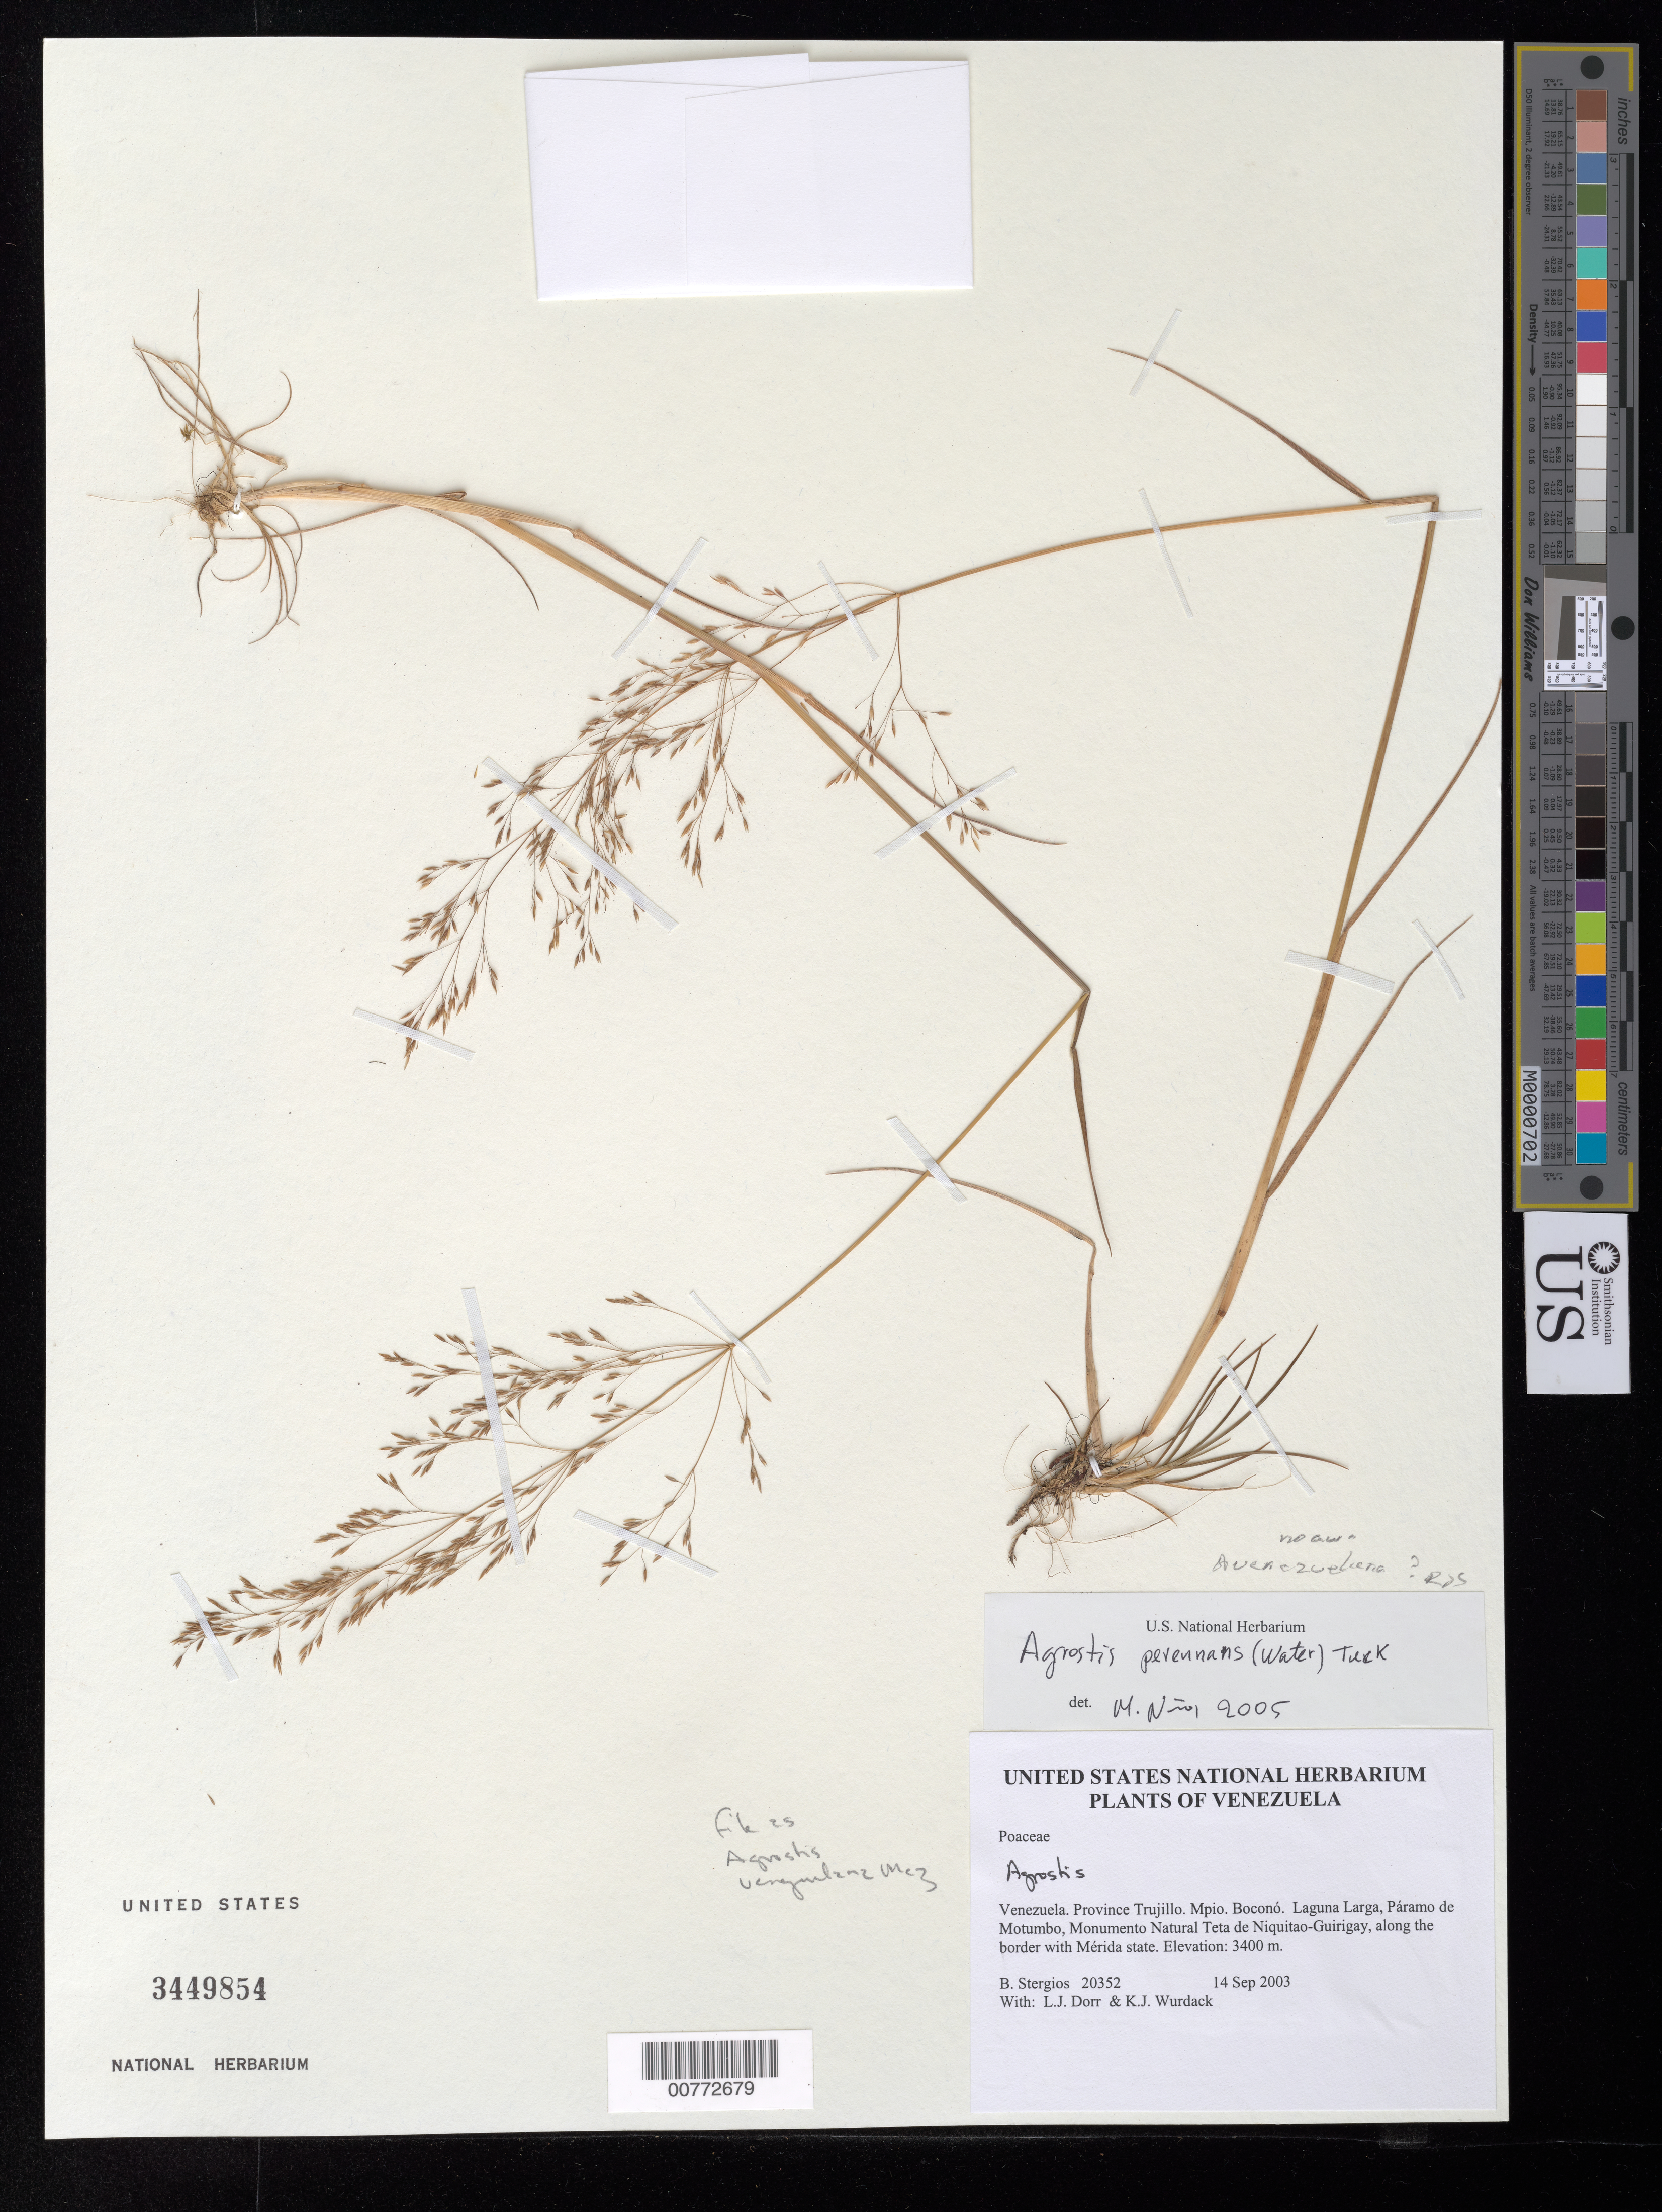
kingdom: Plantae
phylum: Tracheophyta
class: Liliopsida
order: Poales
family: Poaceae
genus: Agrostis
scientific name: Agrostis venezuelana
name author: Mez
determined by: Soreng, Robert J., Research Associate (BOT), Smithsonian Institution - National Museum of Natural History (UNITED STATES)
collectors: B. G. Stergios, L. J. Dorr & K. Wurdack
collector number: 20352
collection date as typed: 14 Sep 2003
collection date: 2003-09-14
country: Venezuela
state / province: Trujillo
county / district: Boconó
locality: Laguna Larga, Páramo de Motumbo, Monumento Natural Teta de Niquitao-Guirigay, along the border with Mérida state.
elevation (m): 3400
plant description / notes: MO, PORT, US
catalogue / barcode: US 3449854